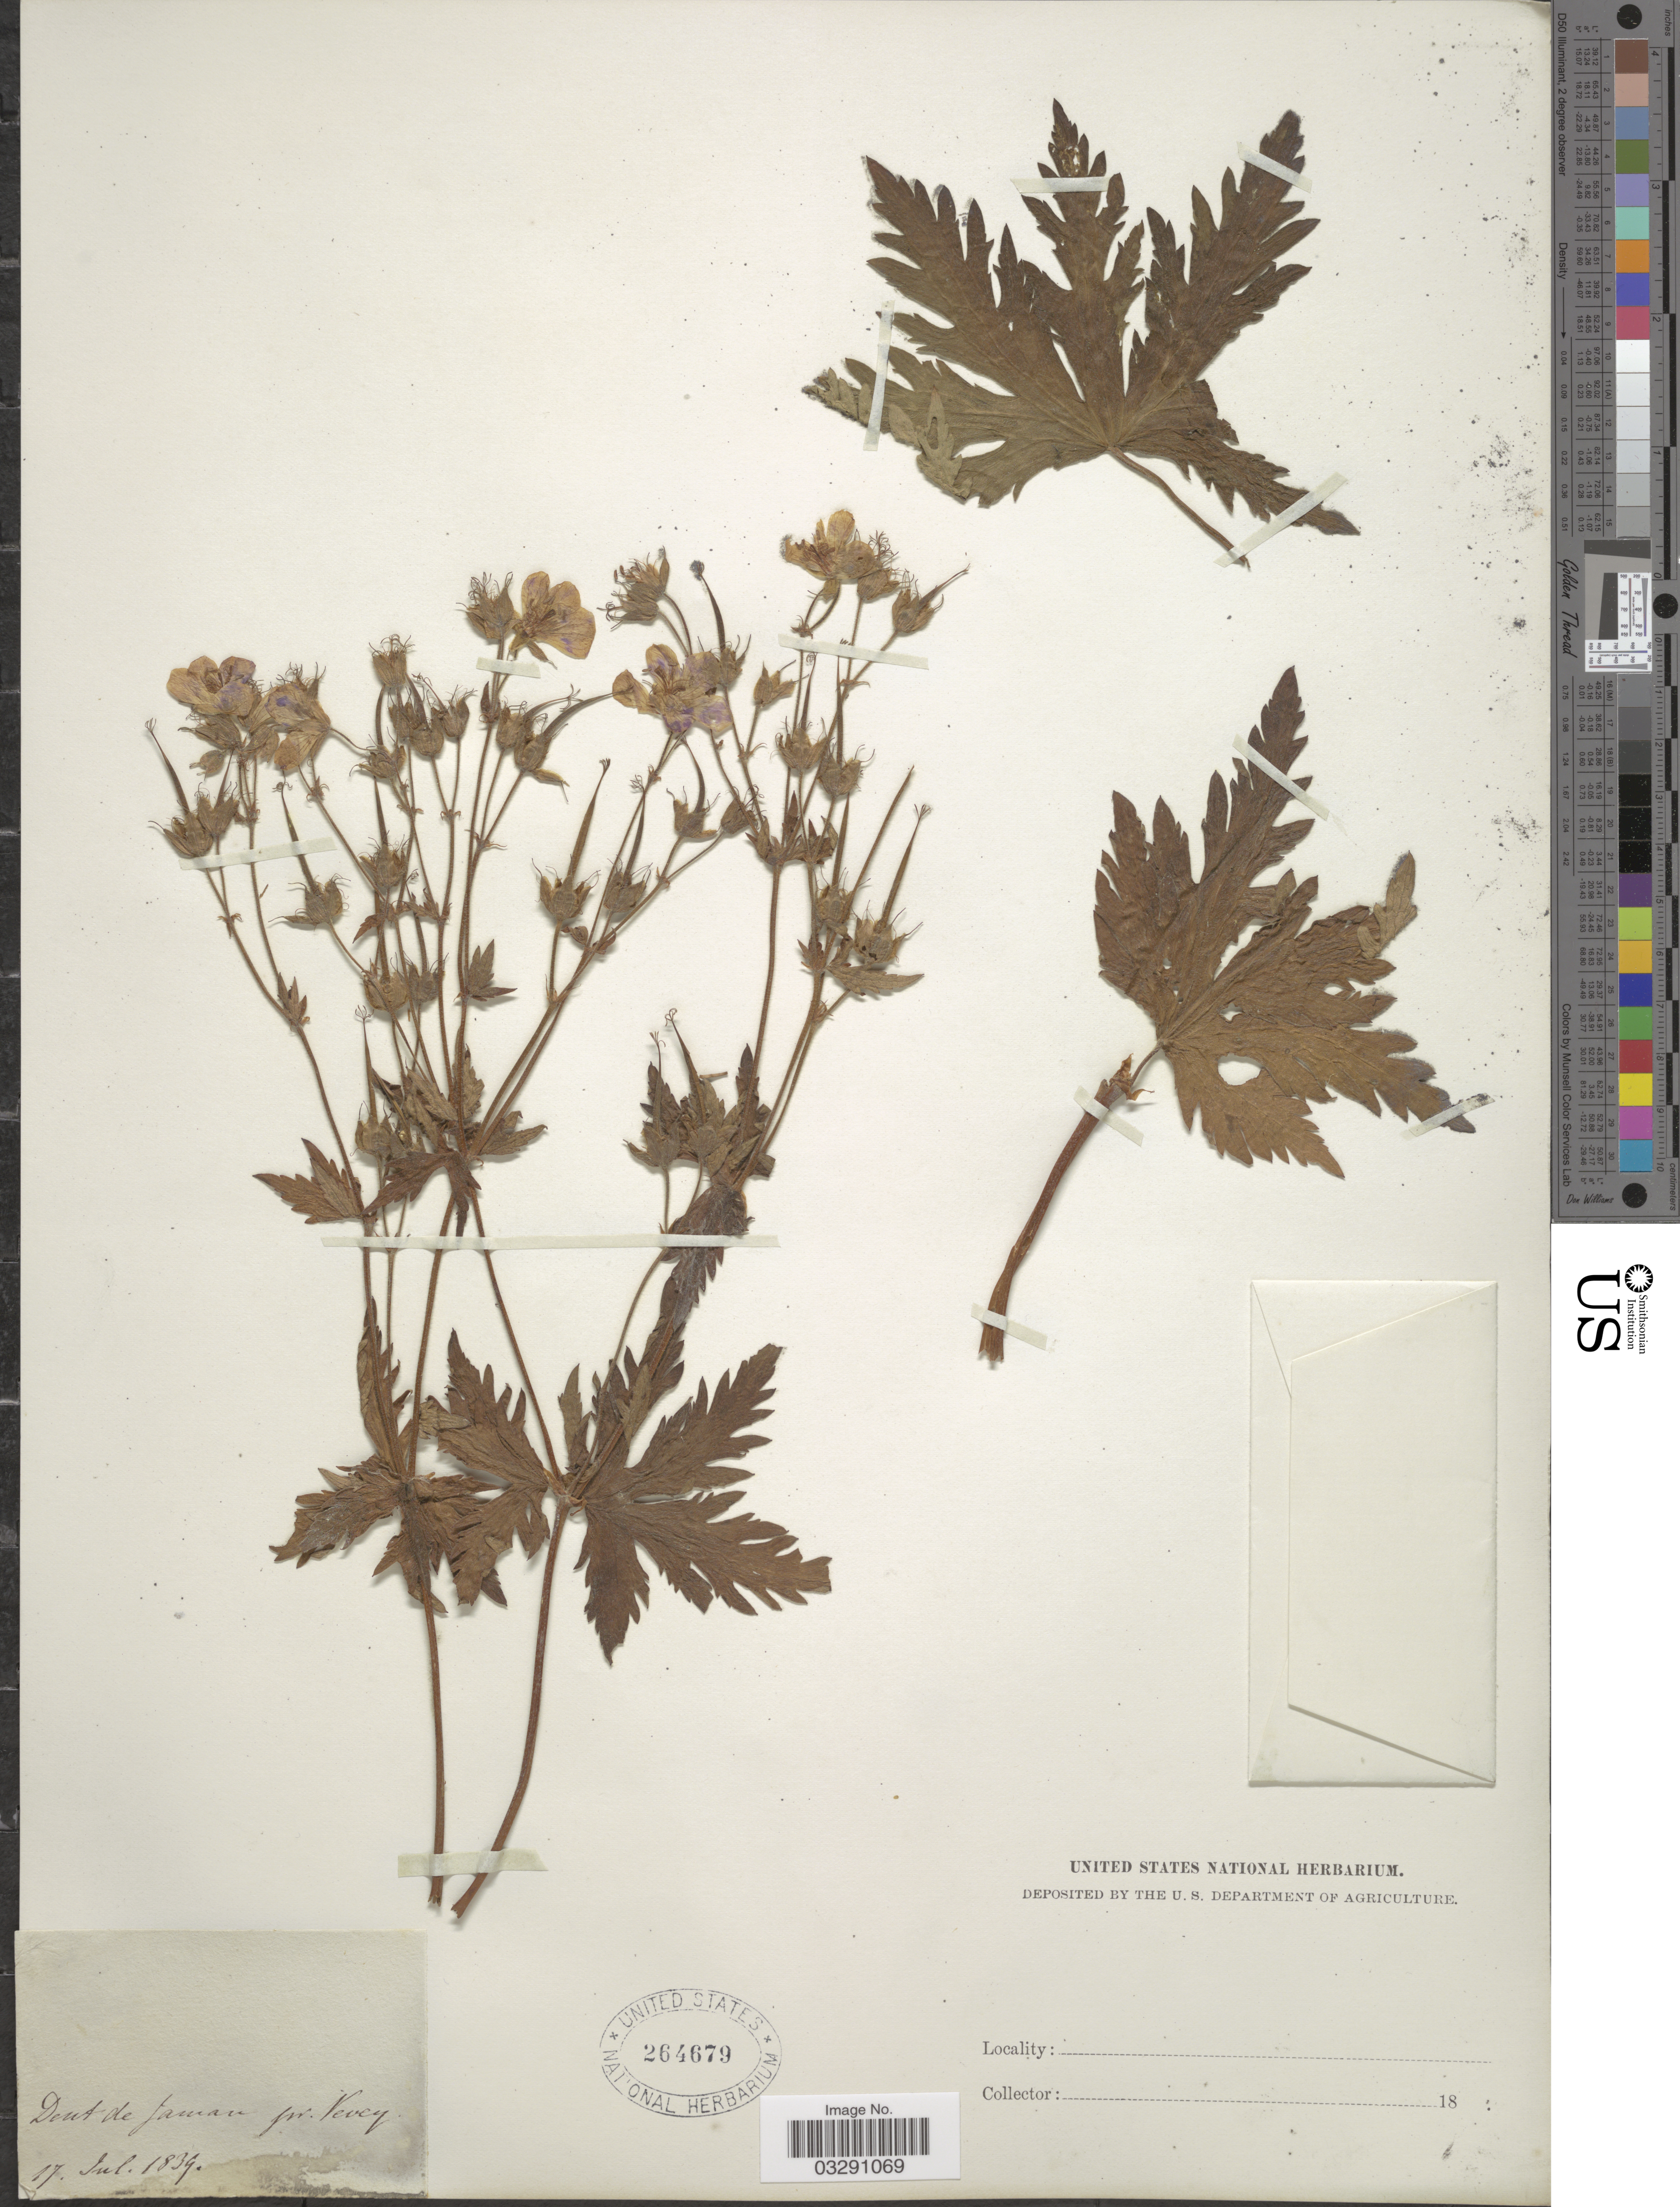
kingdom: Plantae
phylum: Tracheophyta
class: Magnoliopsida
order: Geraniales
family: Geraniaceae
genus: Geranium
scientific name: Geranium sp.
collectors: ex herb. United States National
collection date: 1839-07-17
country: Switzerland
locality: Deut de Jaman pr. Vevey.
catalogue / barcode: US 264679